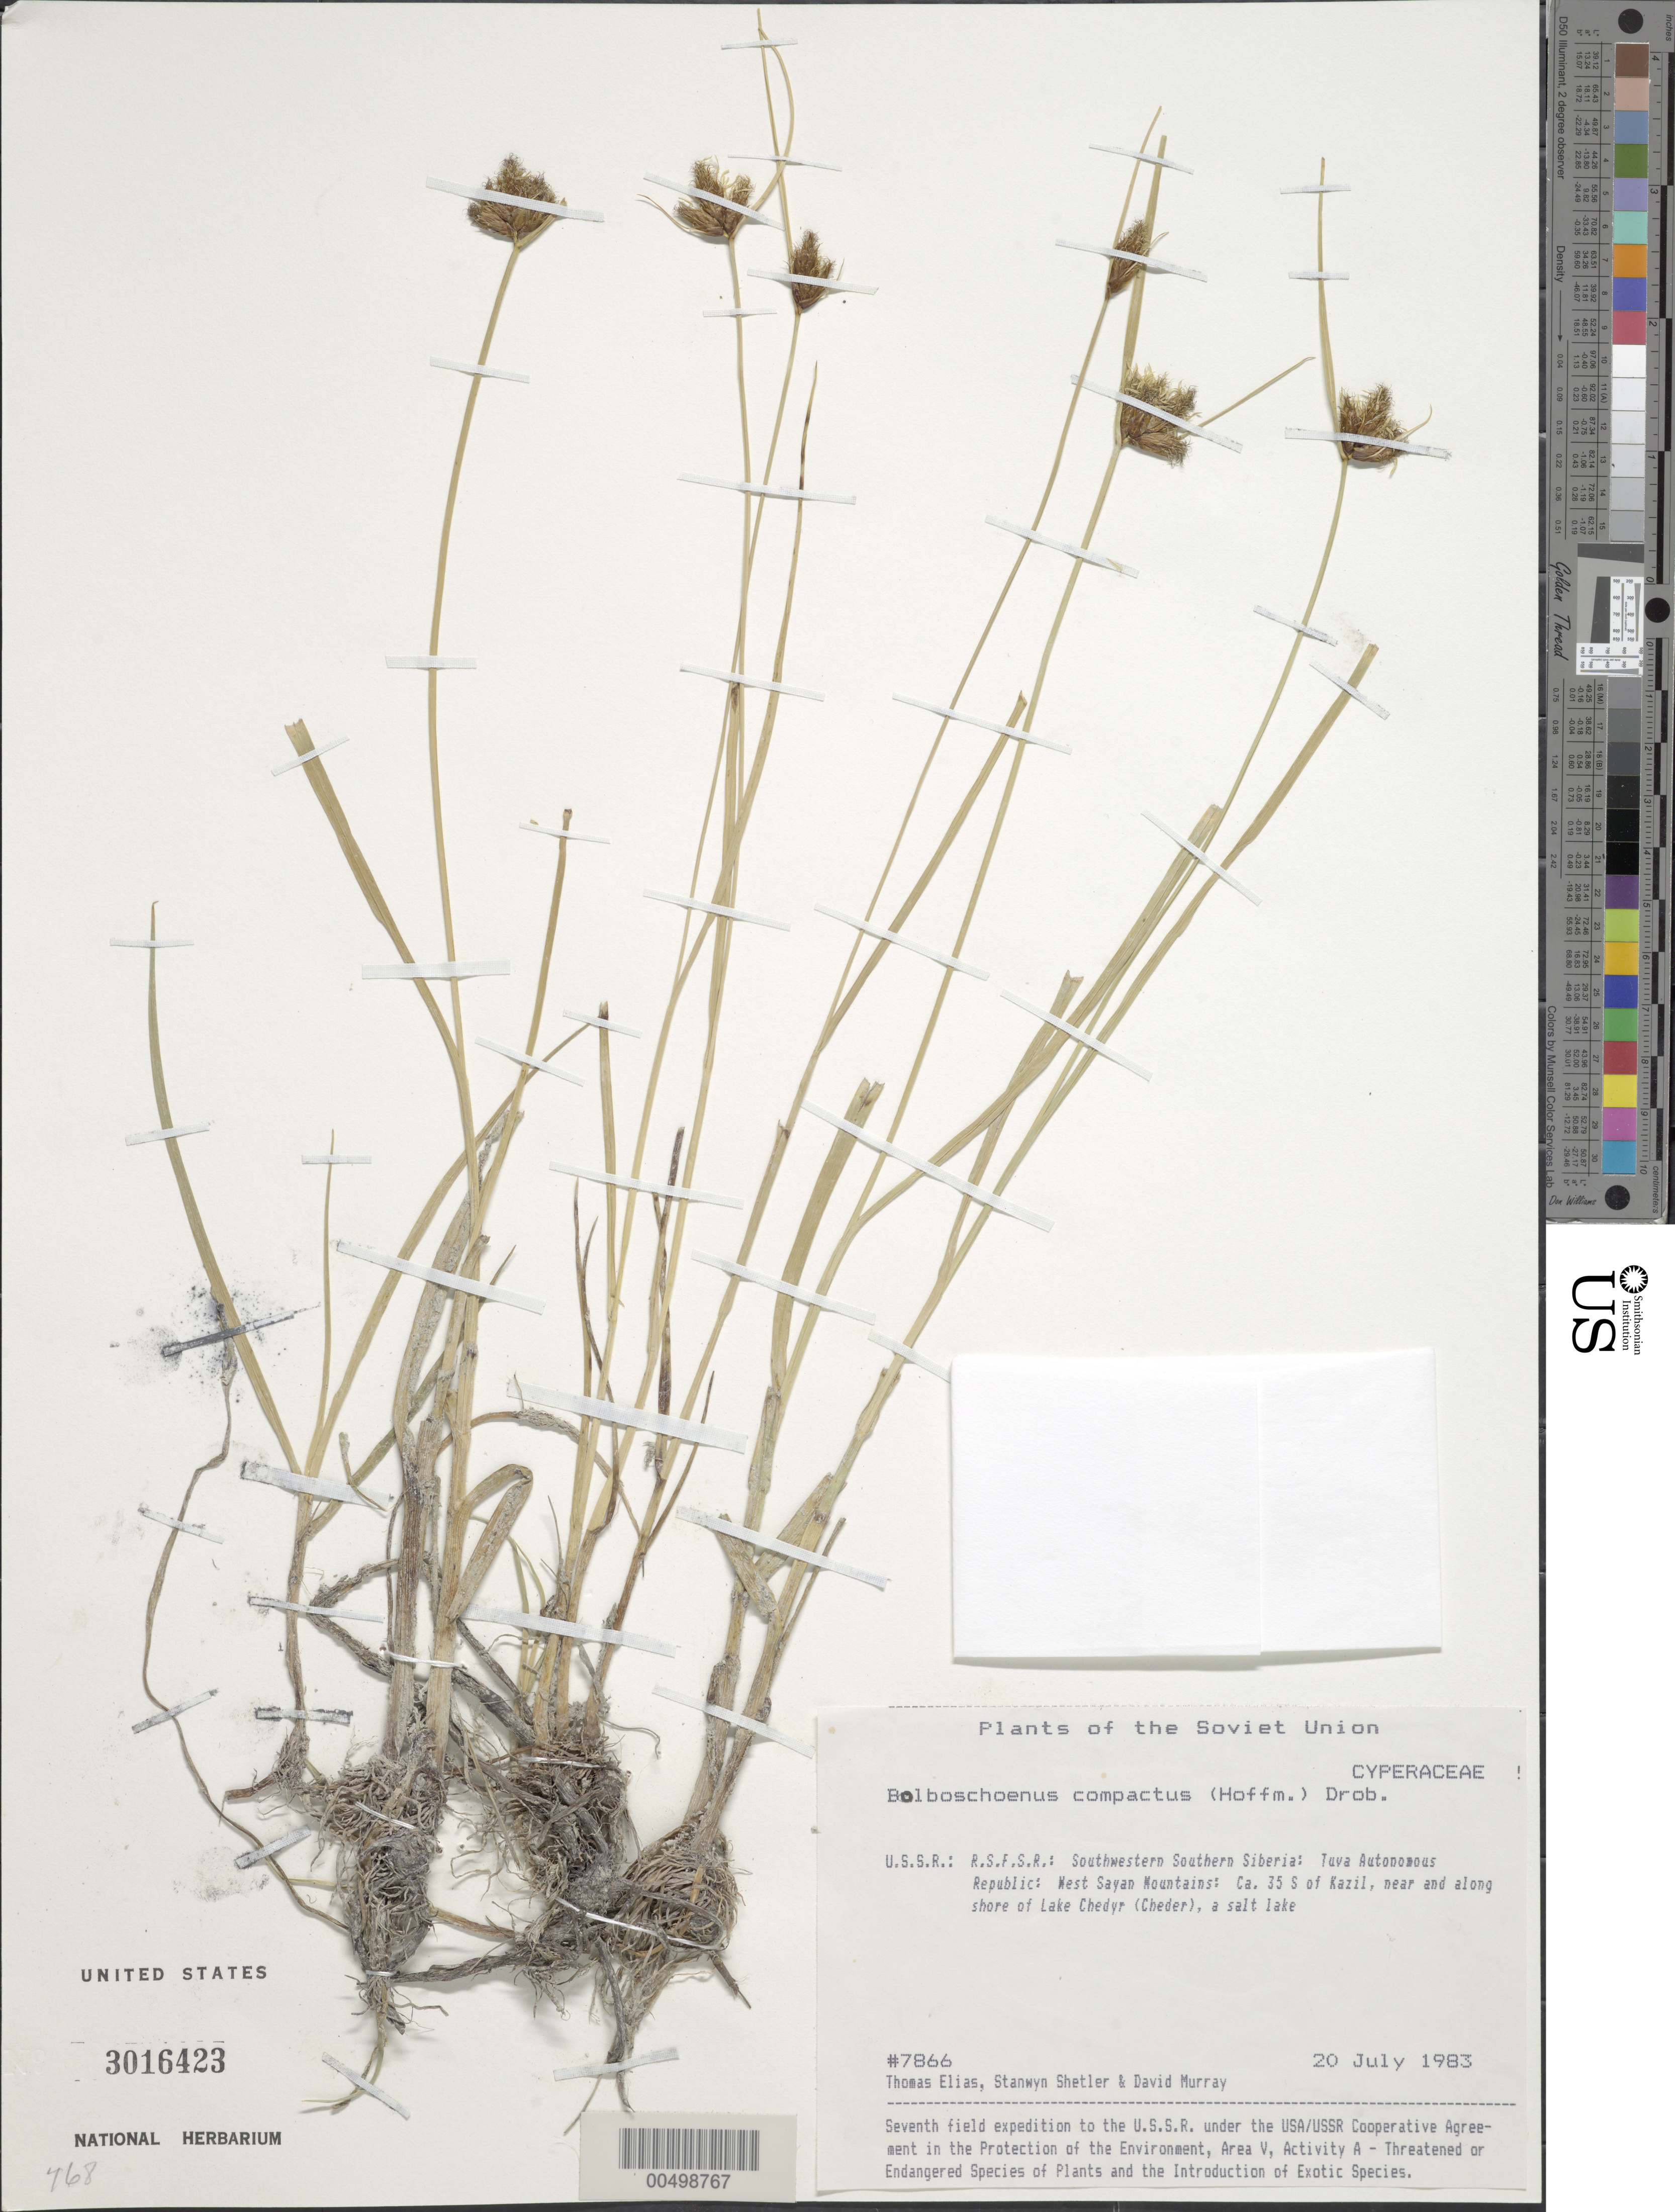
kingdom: Plantae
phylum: Tracheophyta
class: Liliopsida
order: Poales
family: Cyperaceae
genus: Bolboschoenus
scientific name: Bolboschoenus maritimus subsp. maritimus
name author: (L.) Palla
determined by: Strong, Mark T., (BOT), Smithsonian Institution - National Museum of Natural History (UNITED STATES)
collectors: T. Elias, S. Shetler & D. F. Murray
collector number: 7866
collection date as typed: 20 Jul 1983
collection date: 1983-07-20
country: Russian Federation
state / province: Tuva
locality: West Sayan Mountains, ca. 35 km S of Kazil [Kyzyl], near and along shore of Lake Chedyr (Cheder)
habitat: salt lake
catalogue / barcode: US 3016423